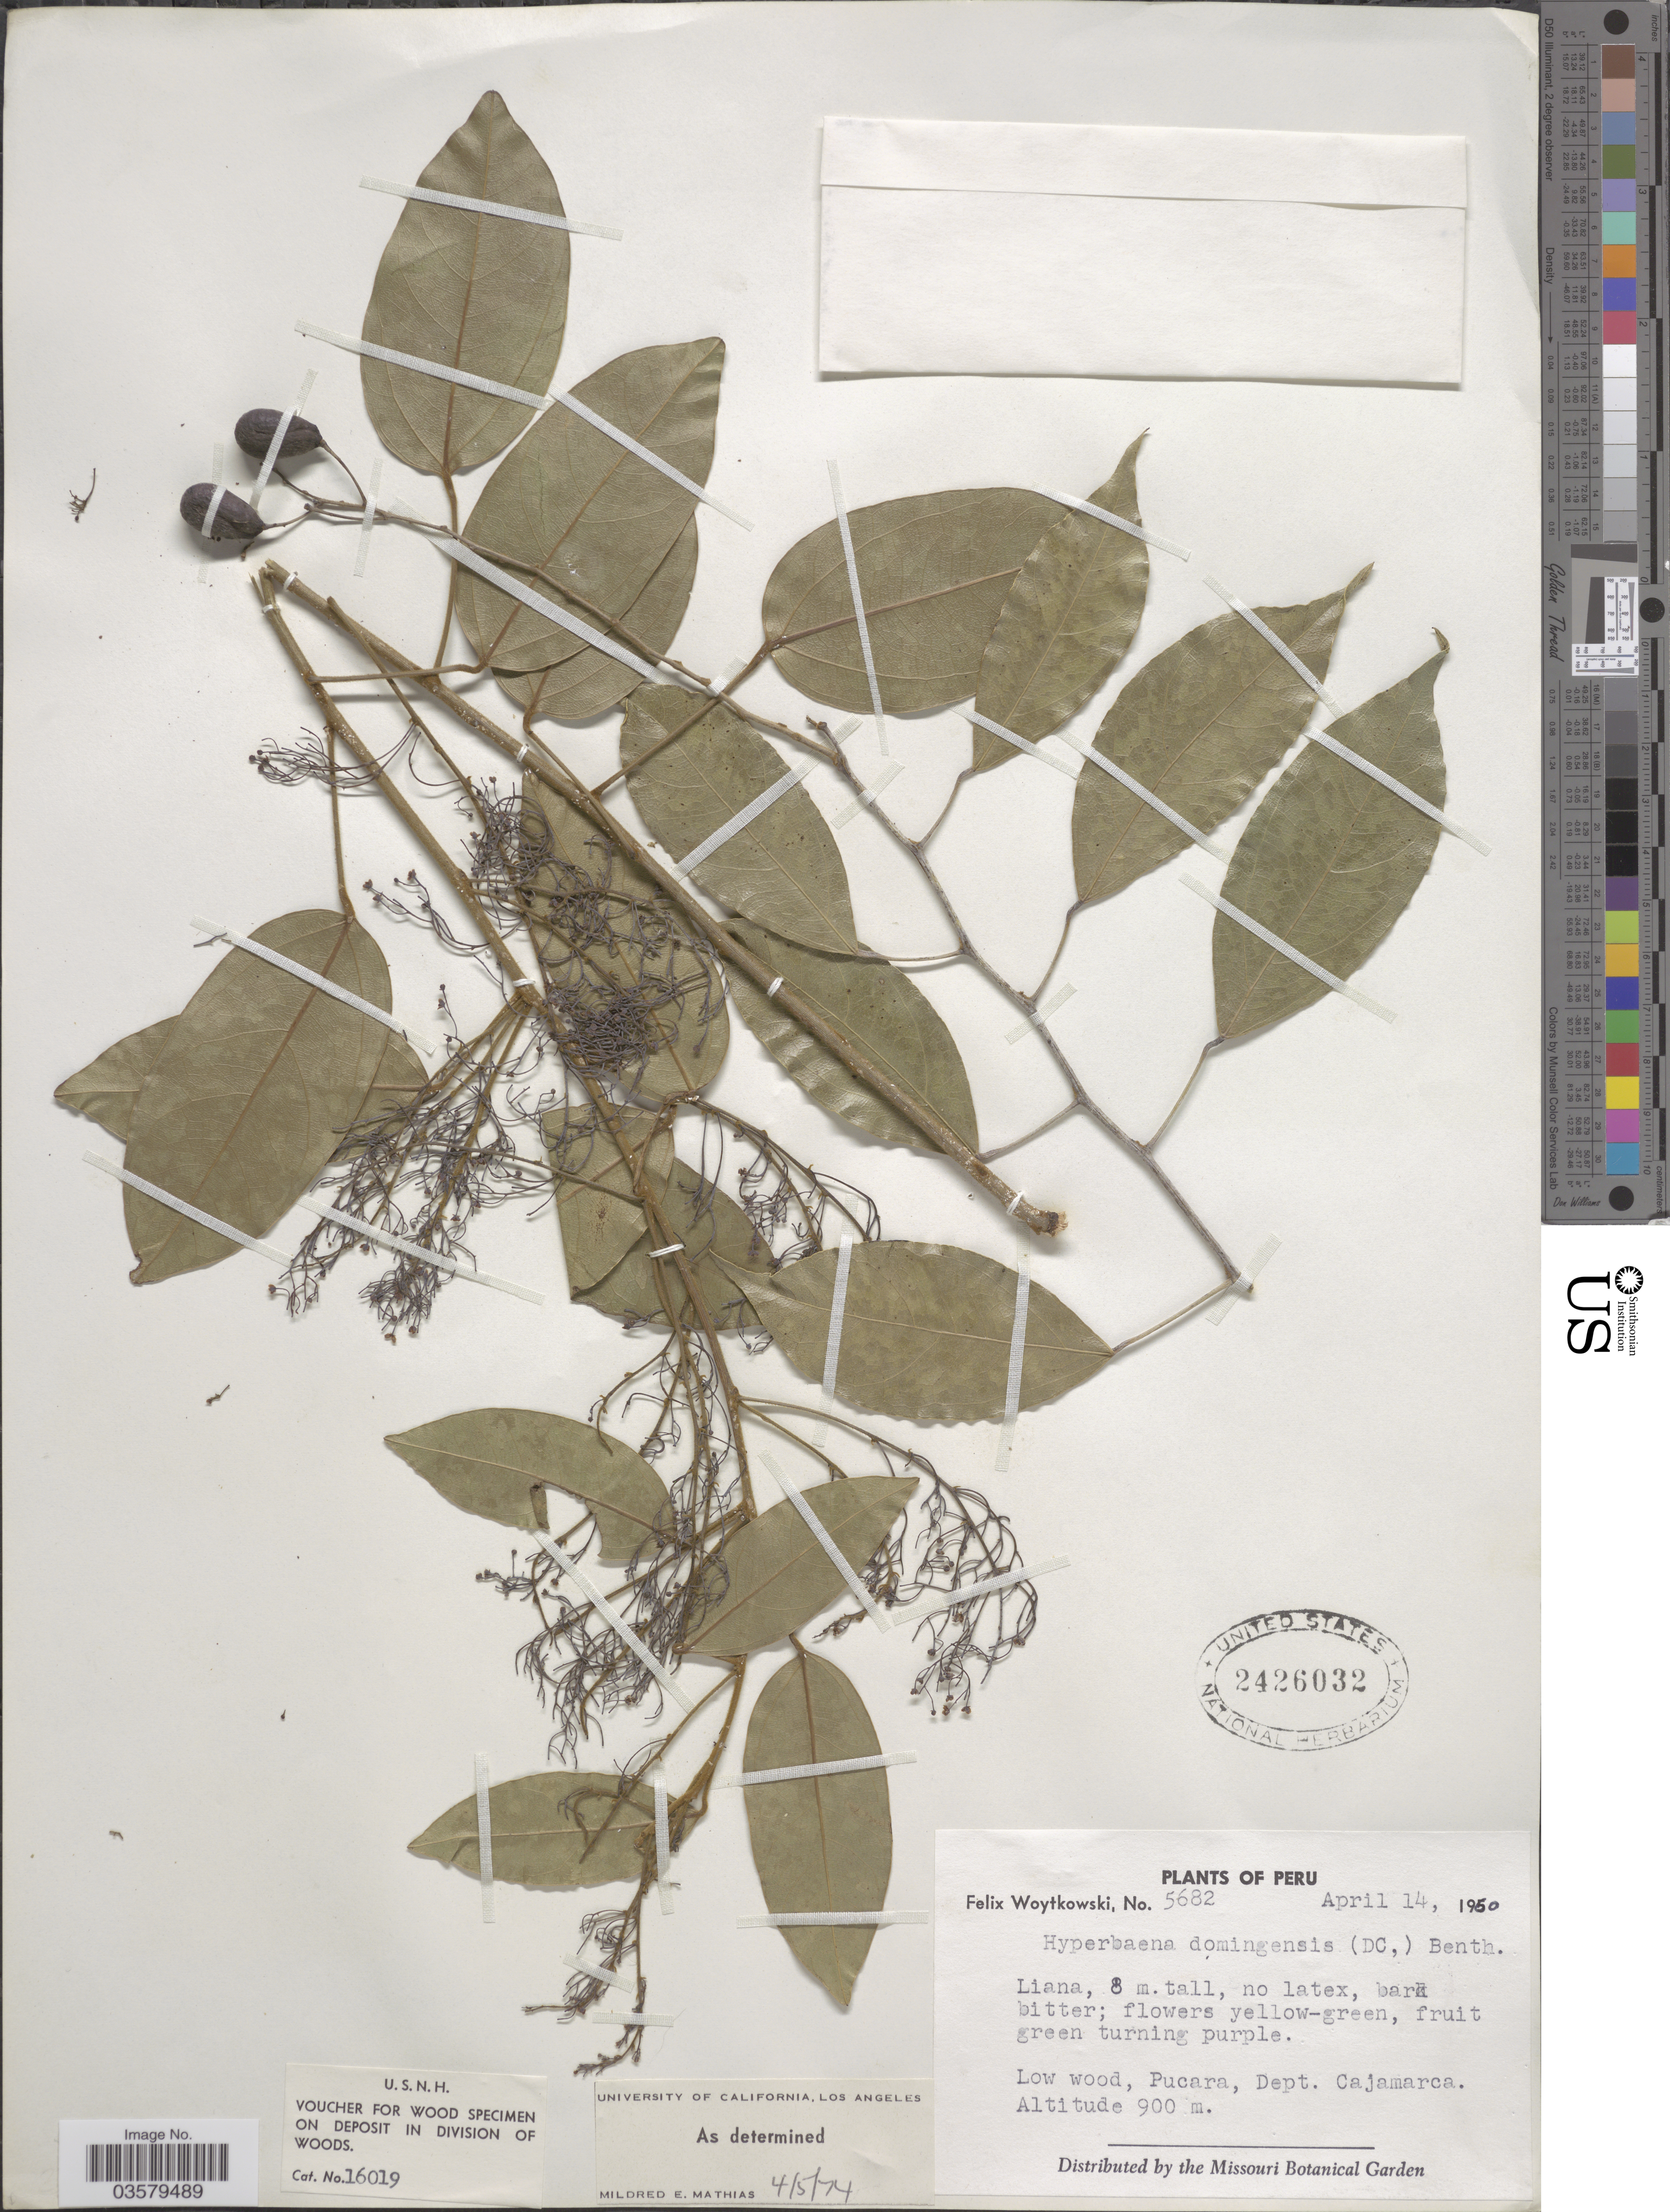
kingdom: Plantae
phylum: Tracheophyta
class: Magnoliopsida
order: Ranunculales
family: Menispermaceae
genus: Hyperbaena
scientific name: Hyperbaena domingensis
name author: (DC.) Benth.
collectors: F. Woytkowski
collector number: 5682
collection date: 1950-04-14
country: Peru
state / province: Cajamarca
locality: Low wood, Pucara, Dept. Cajamarca.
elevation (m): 900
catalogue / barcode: US 2426032